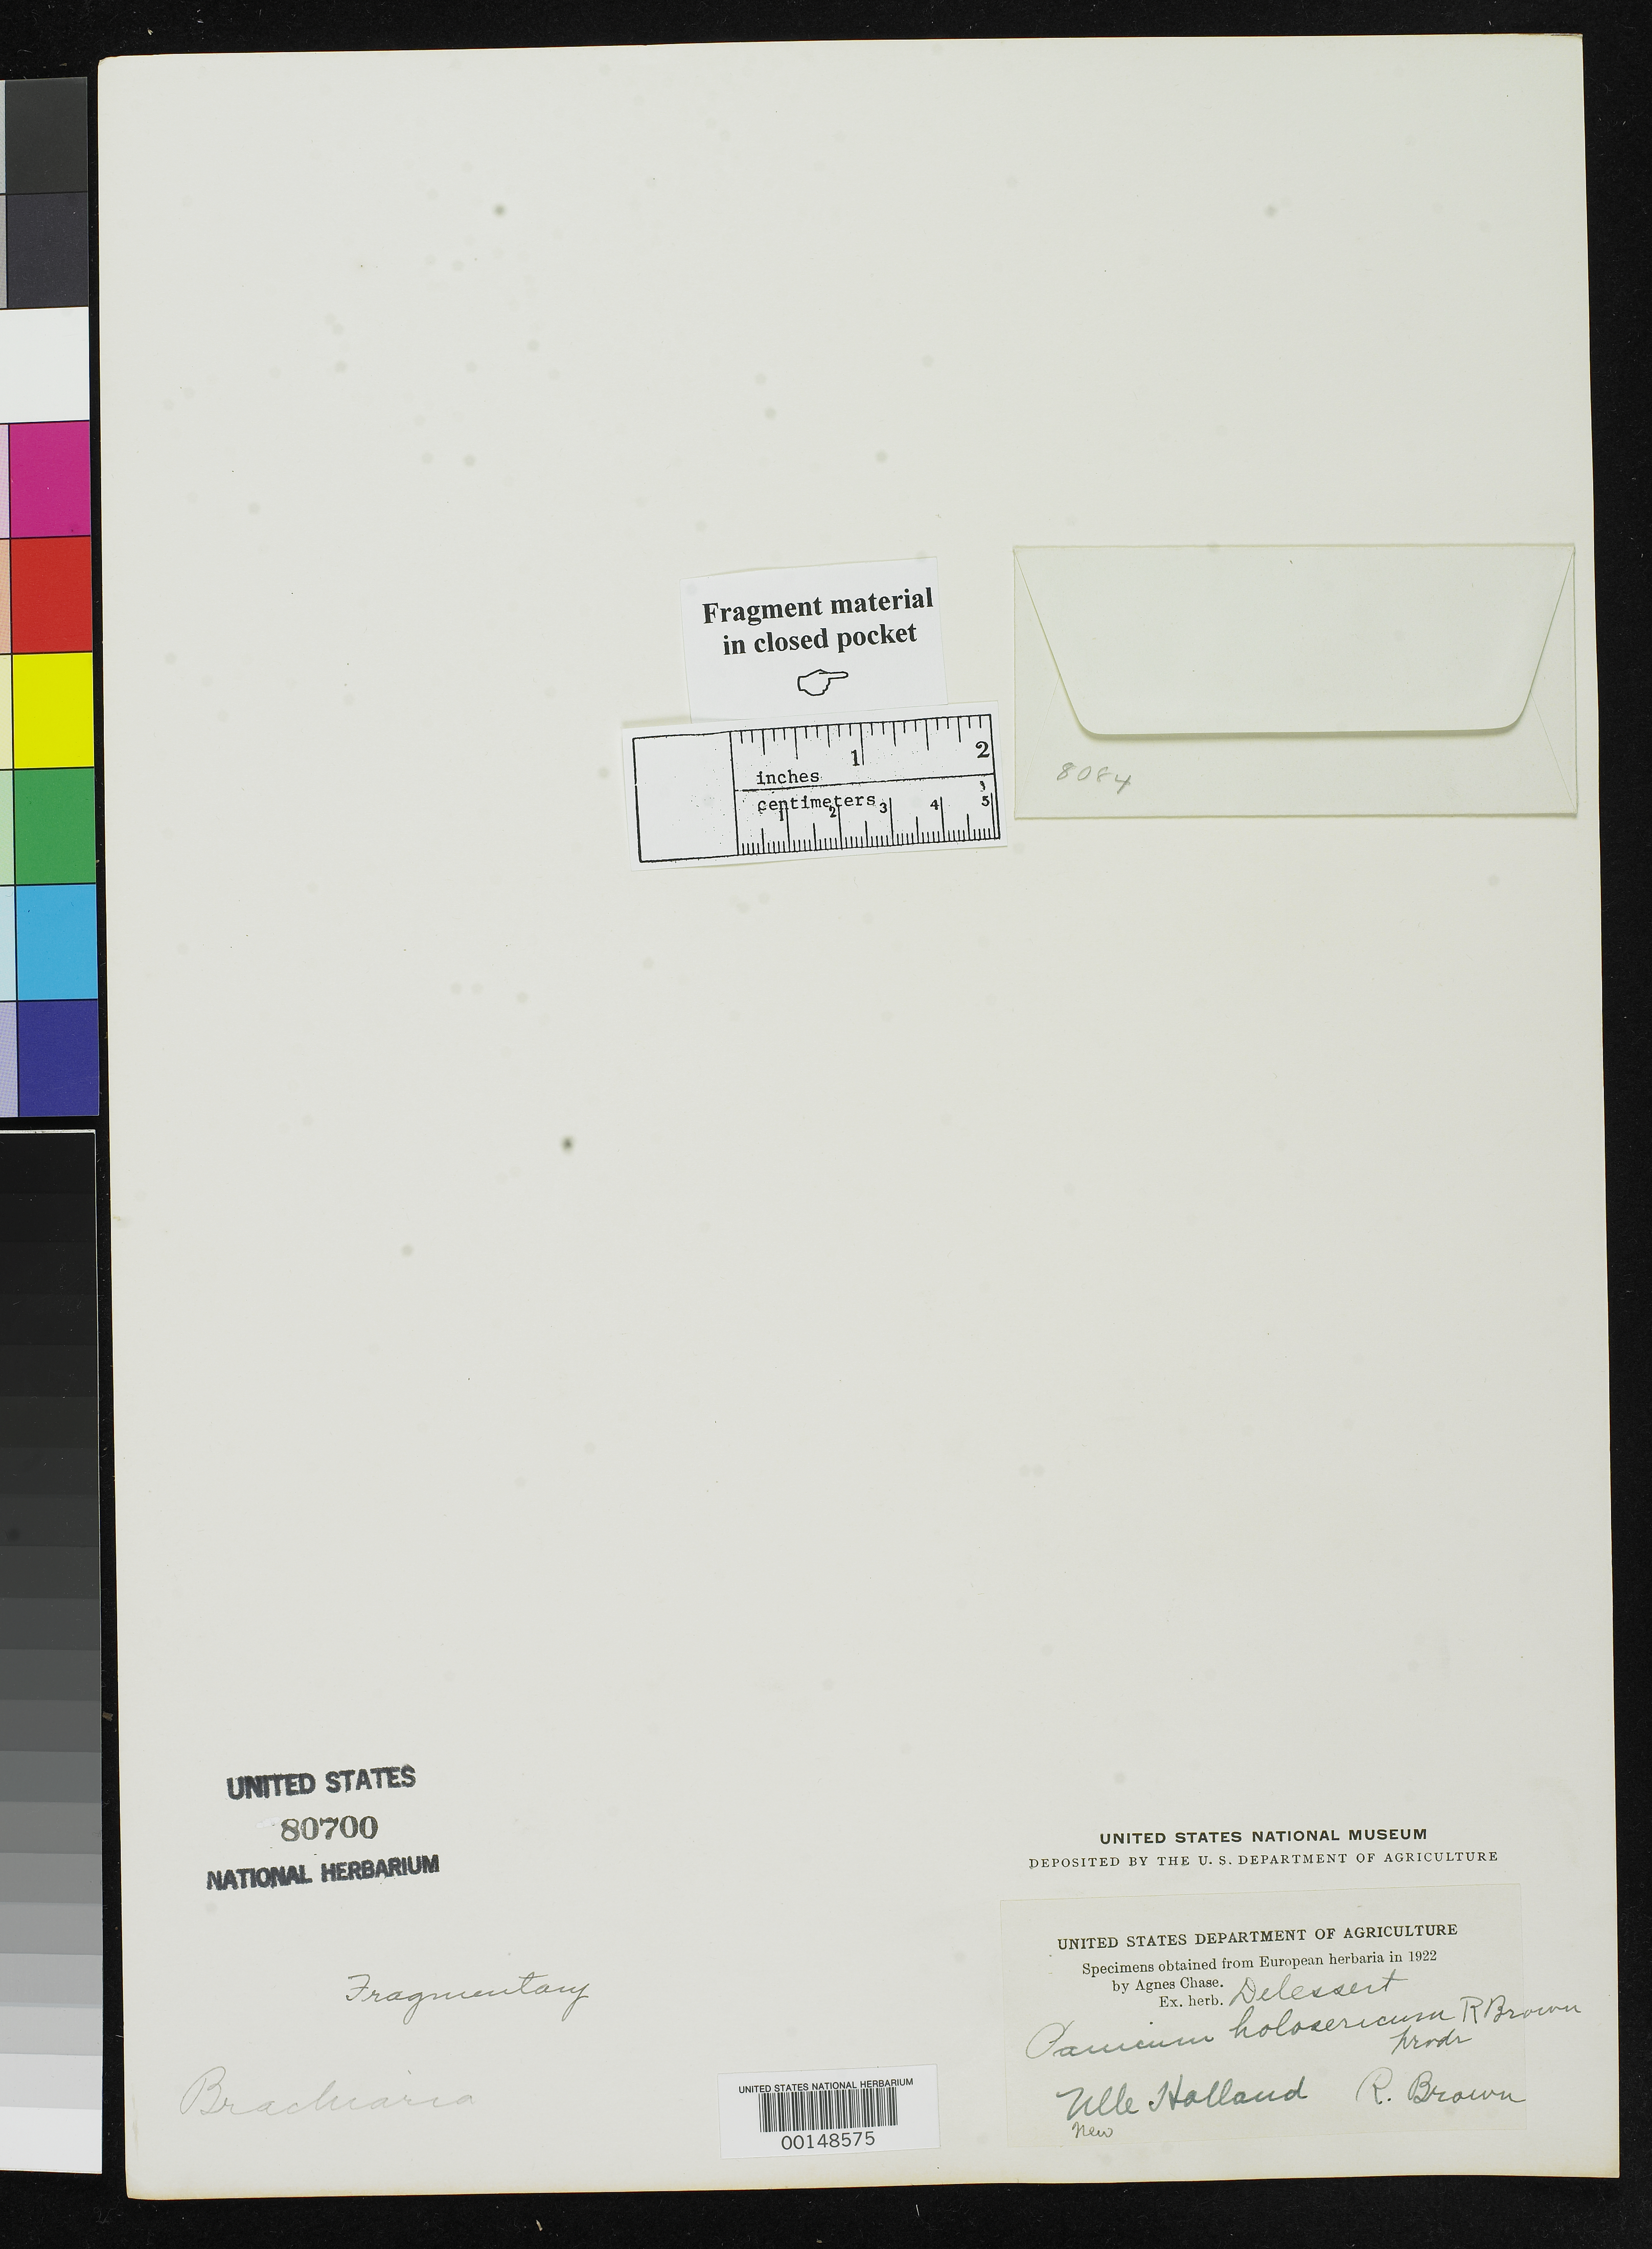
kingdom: Plantae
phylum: Tracheophyta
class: Liliopsida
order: Poales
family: Poaceae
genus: Panicum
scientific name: Panicum holosericum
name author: R. Br.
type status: Type Fragment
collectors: W. T. Aiton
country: Australia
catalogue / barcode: US 80700